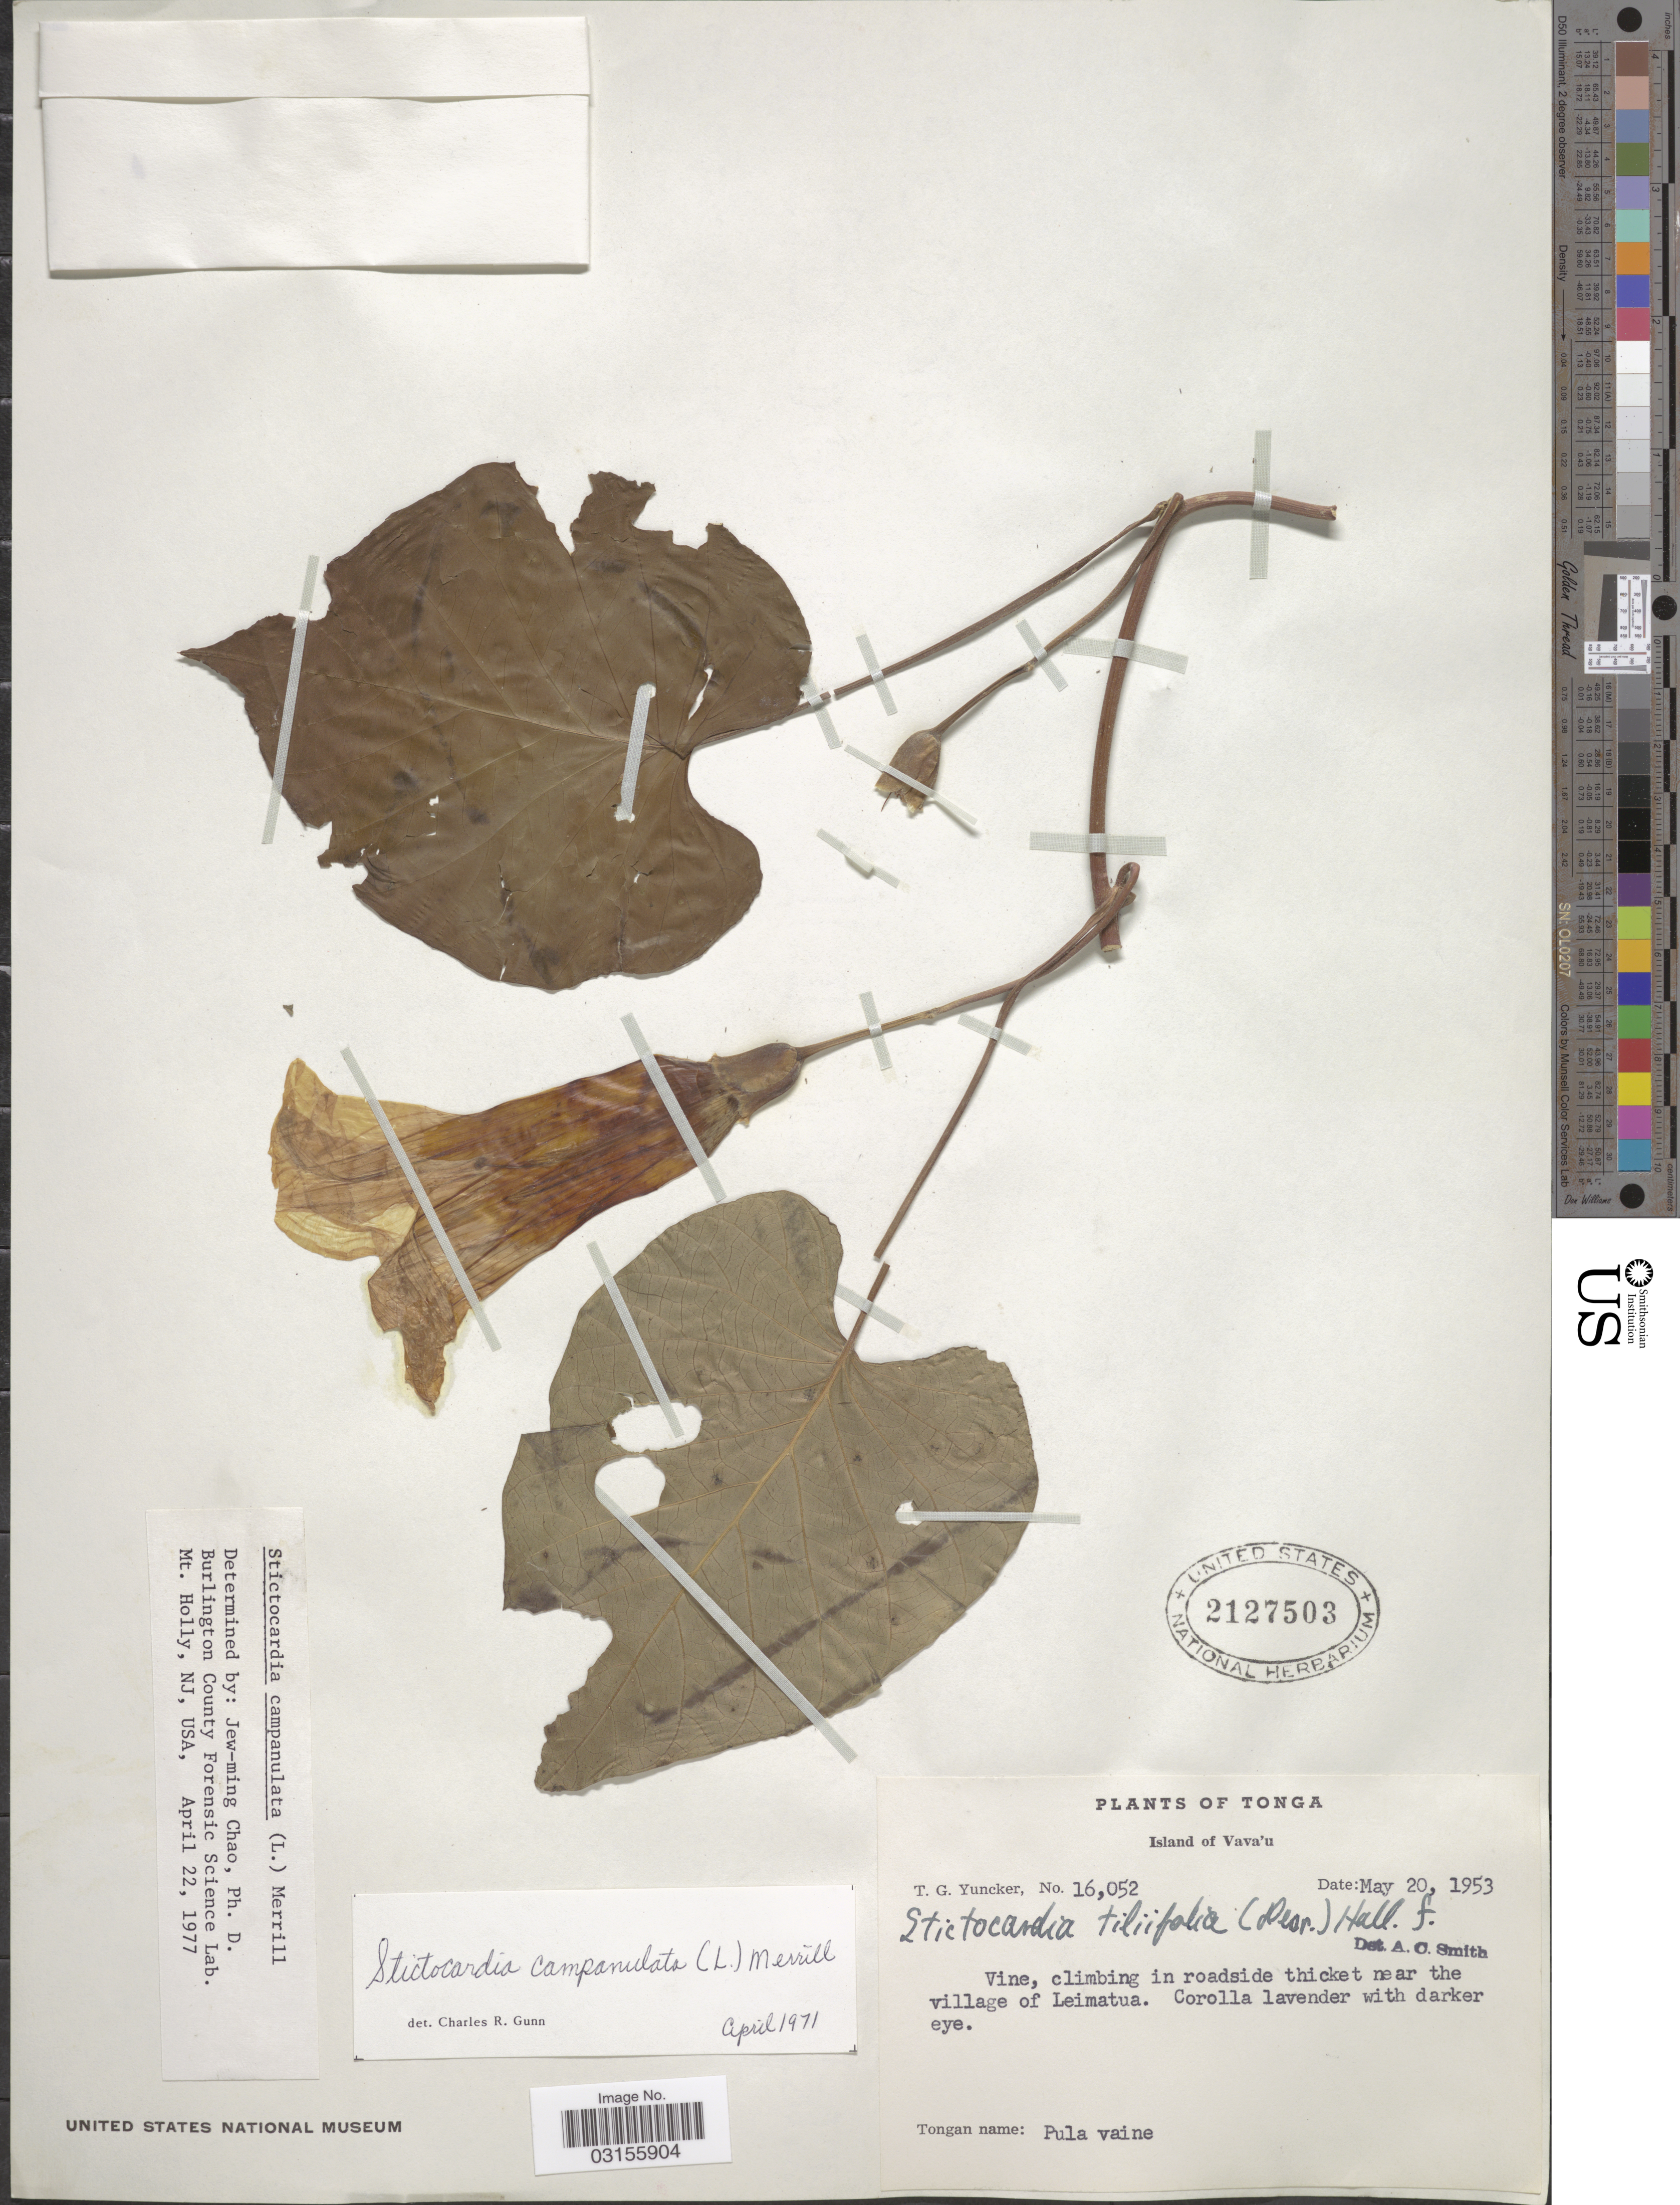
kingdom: Plantae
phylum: Tracheophyta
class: Magnoliopsida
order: Solanales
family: Convolvulaceae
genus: Stictocardia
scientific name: Stictocardia tiliifolia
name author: (Desr.) Hallier f.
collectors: T. G. Yuncker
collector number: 16052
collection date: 1953-05-20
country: Tonga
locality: Island of Vava'u. Near the village of Leimatua.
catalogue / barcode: US 2127503